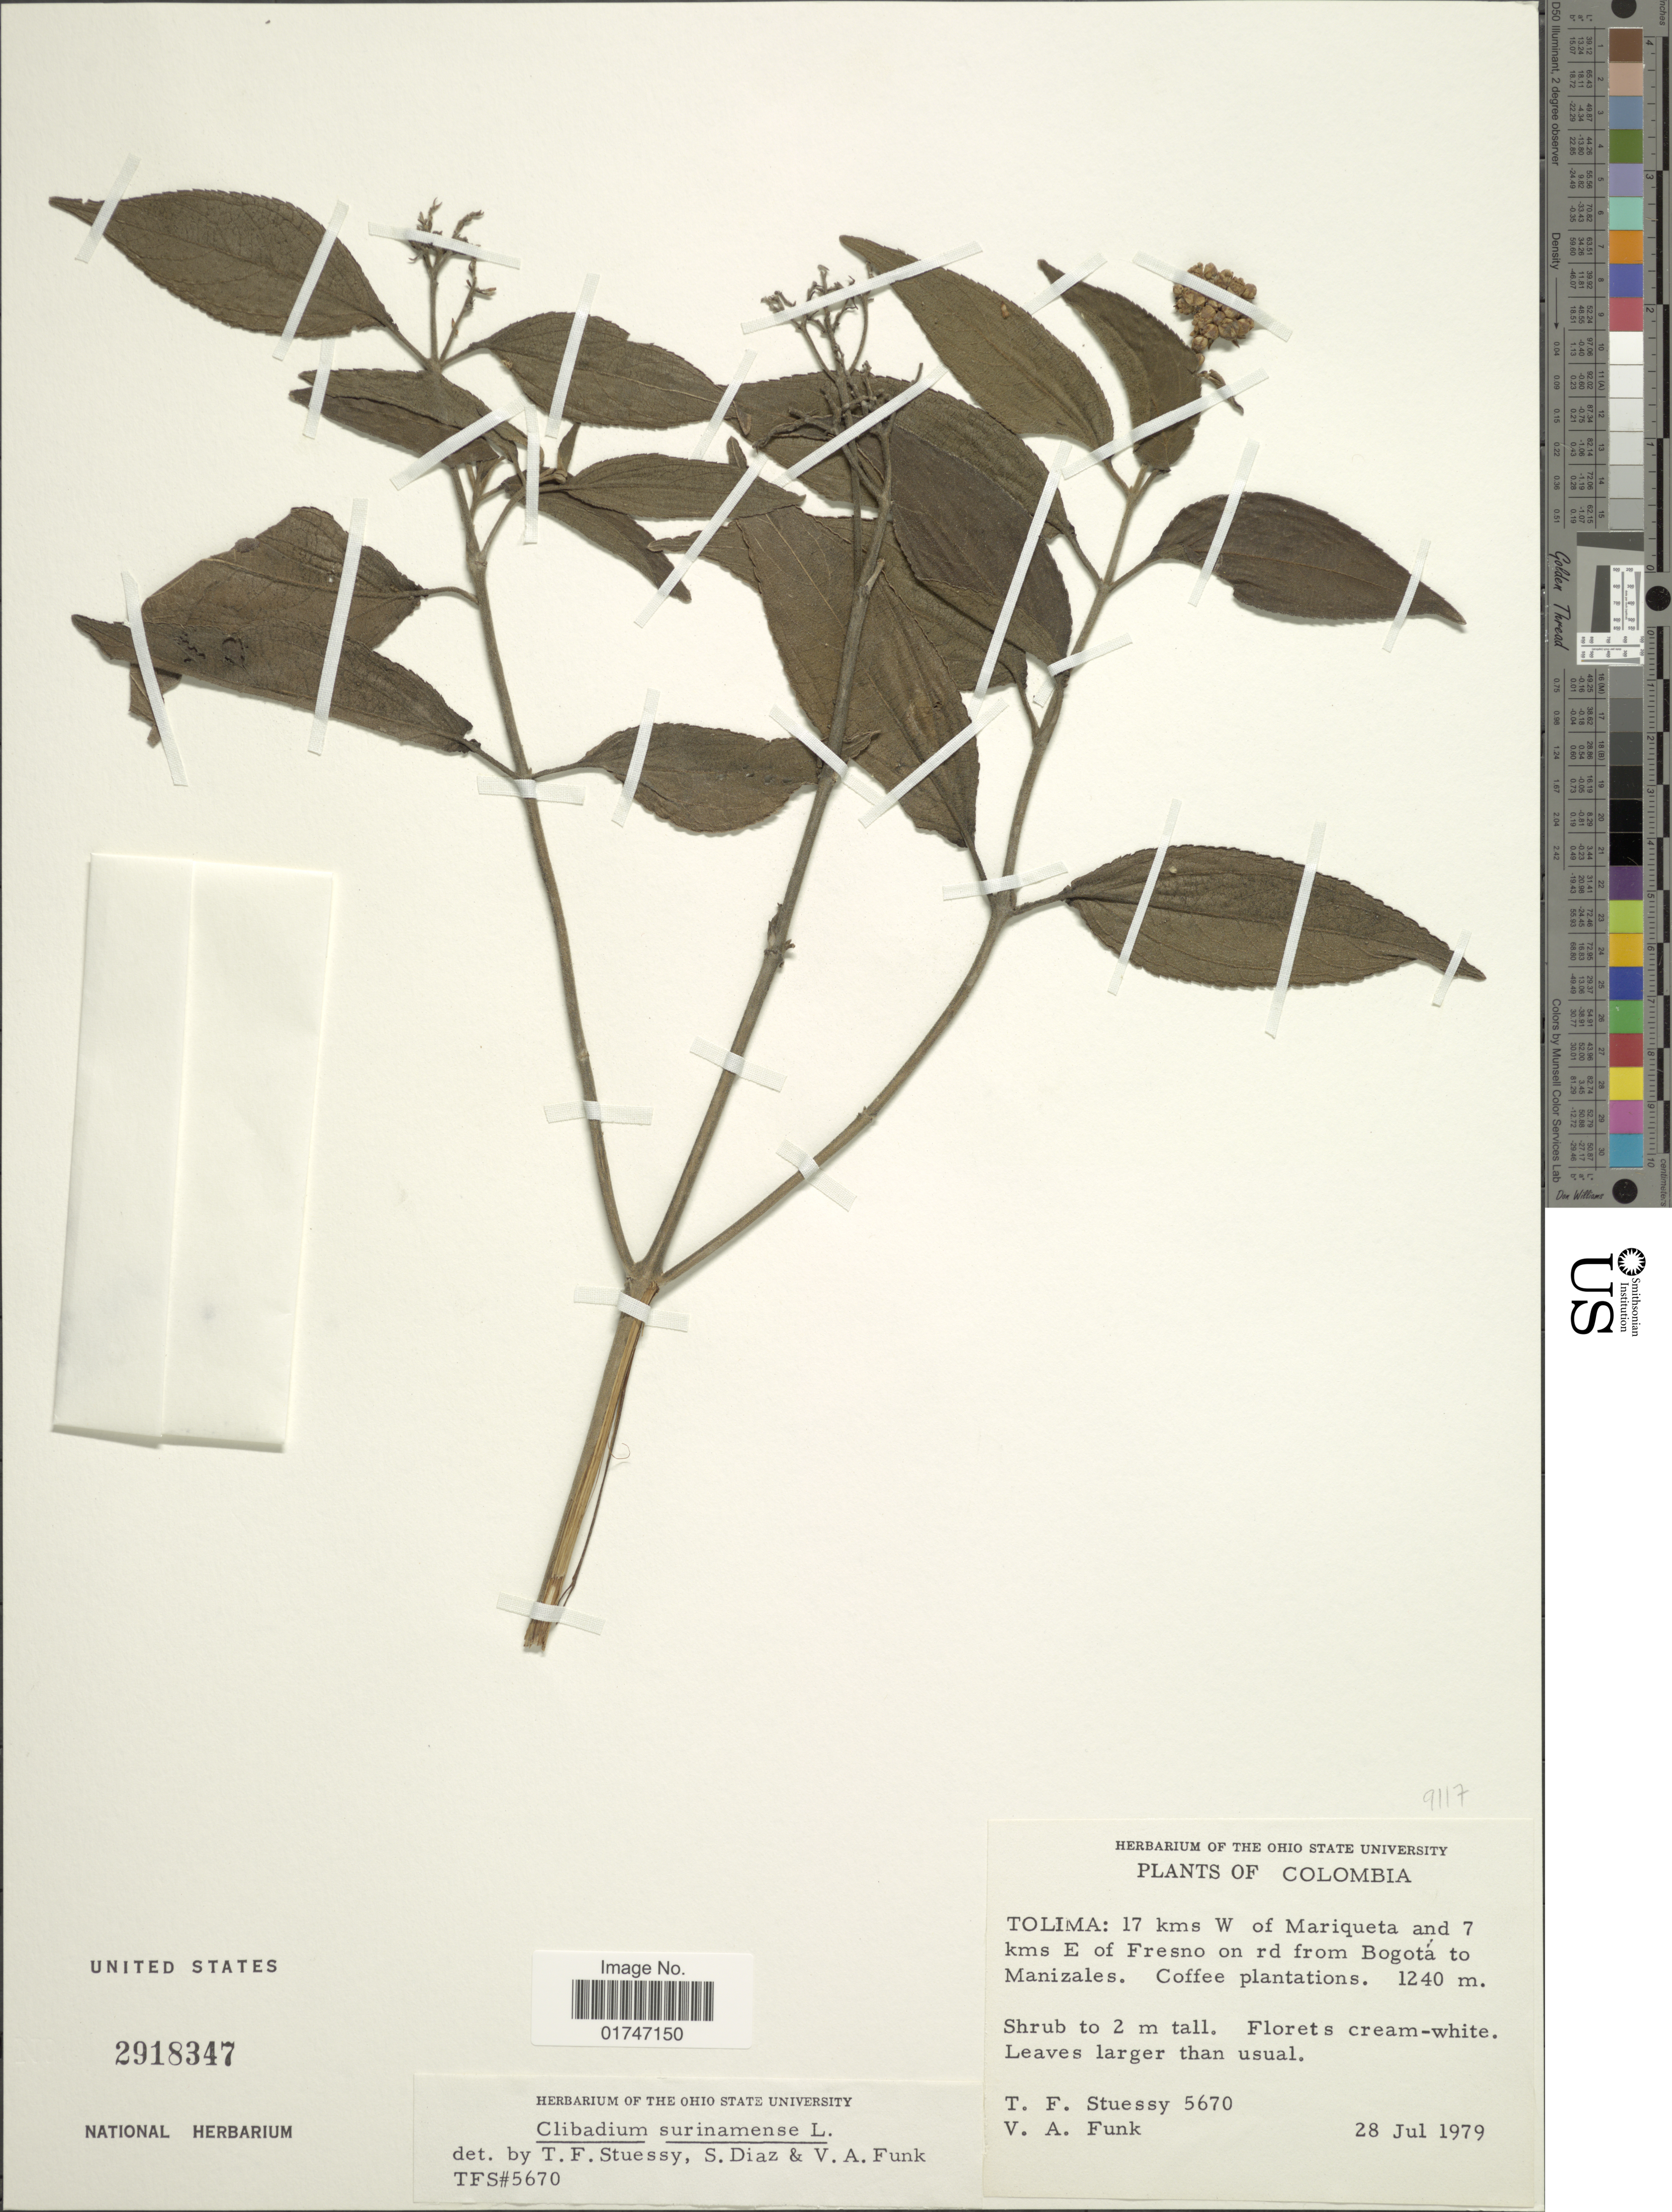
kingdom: Plantae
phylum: Tracheophyta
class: Magnoliopsida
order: Asterales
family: Asteraceae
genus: Clibadium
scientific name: Clibadium surinamense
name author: L.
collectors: T. Stuessy & V. Funk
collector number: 5670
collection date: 1979-07-28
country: Colombia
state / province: Tolima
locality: Tolima: 17 kms W of Mariqueta and 7 kms E of Fresno on rd from Bogotá to Manizales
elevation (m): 1240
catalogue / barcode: US 2918347